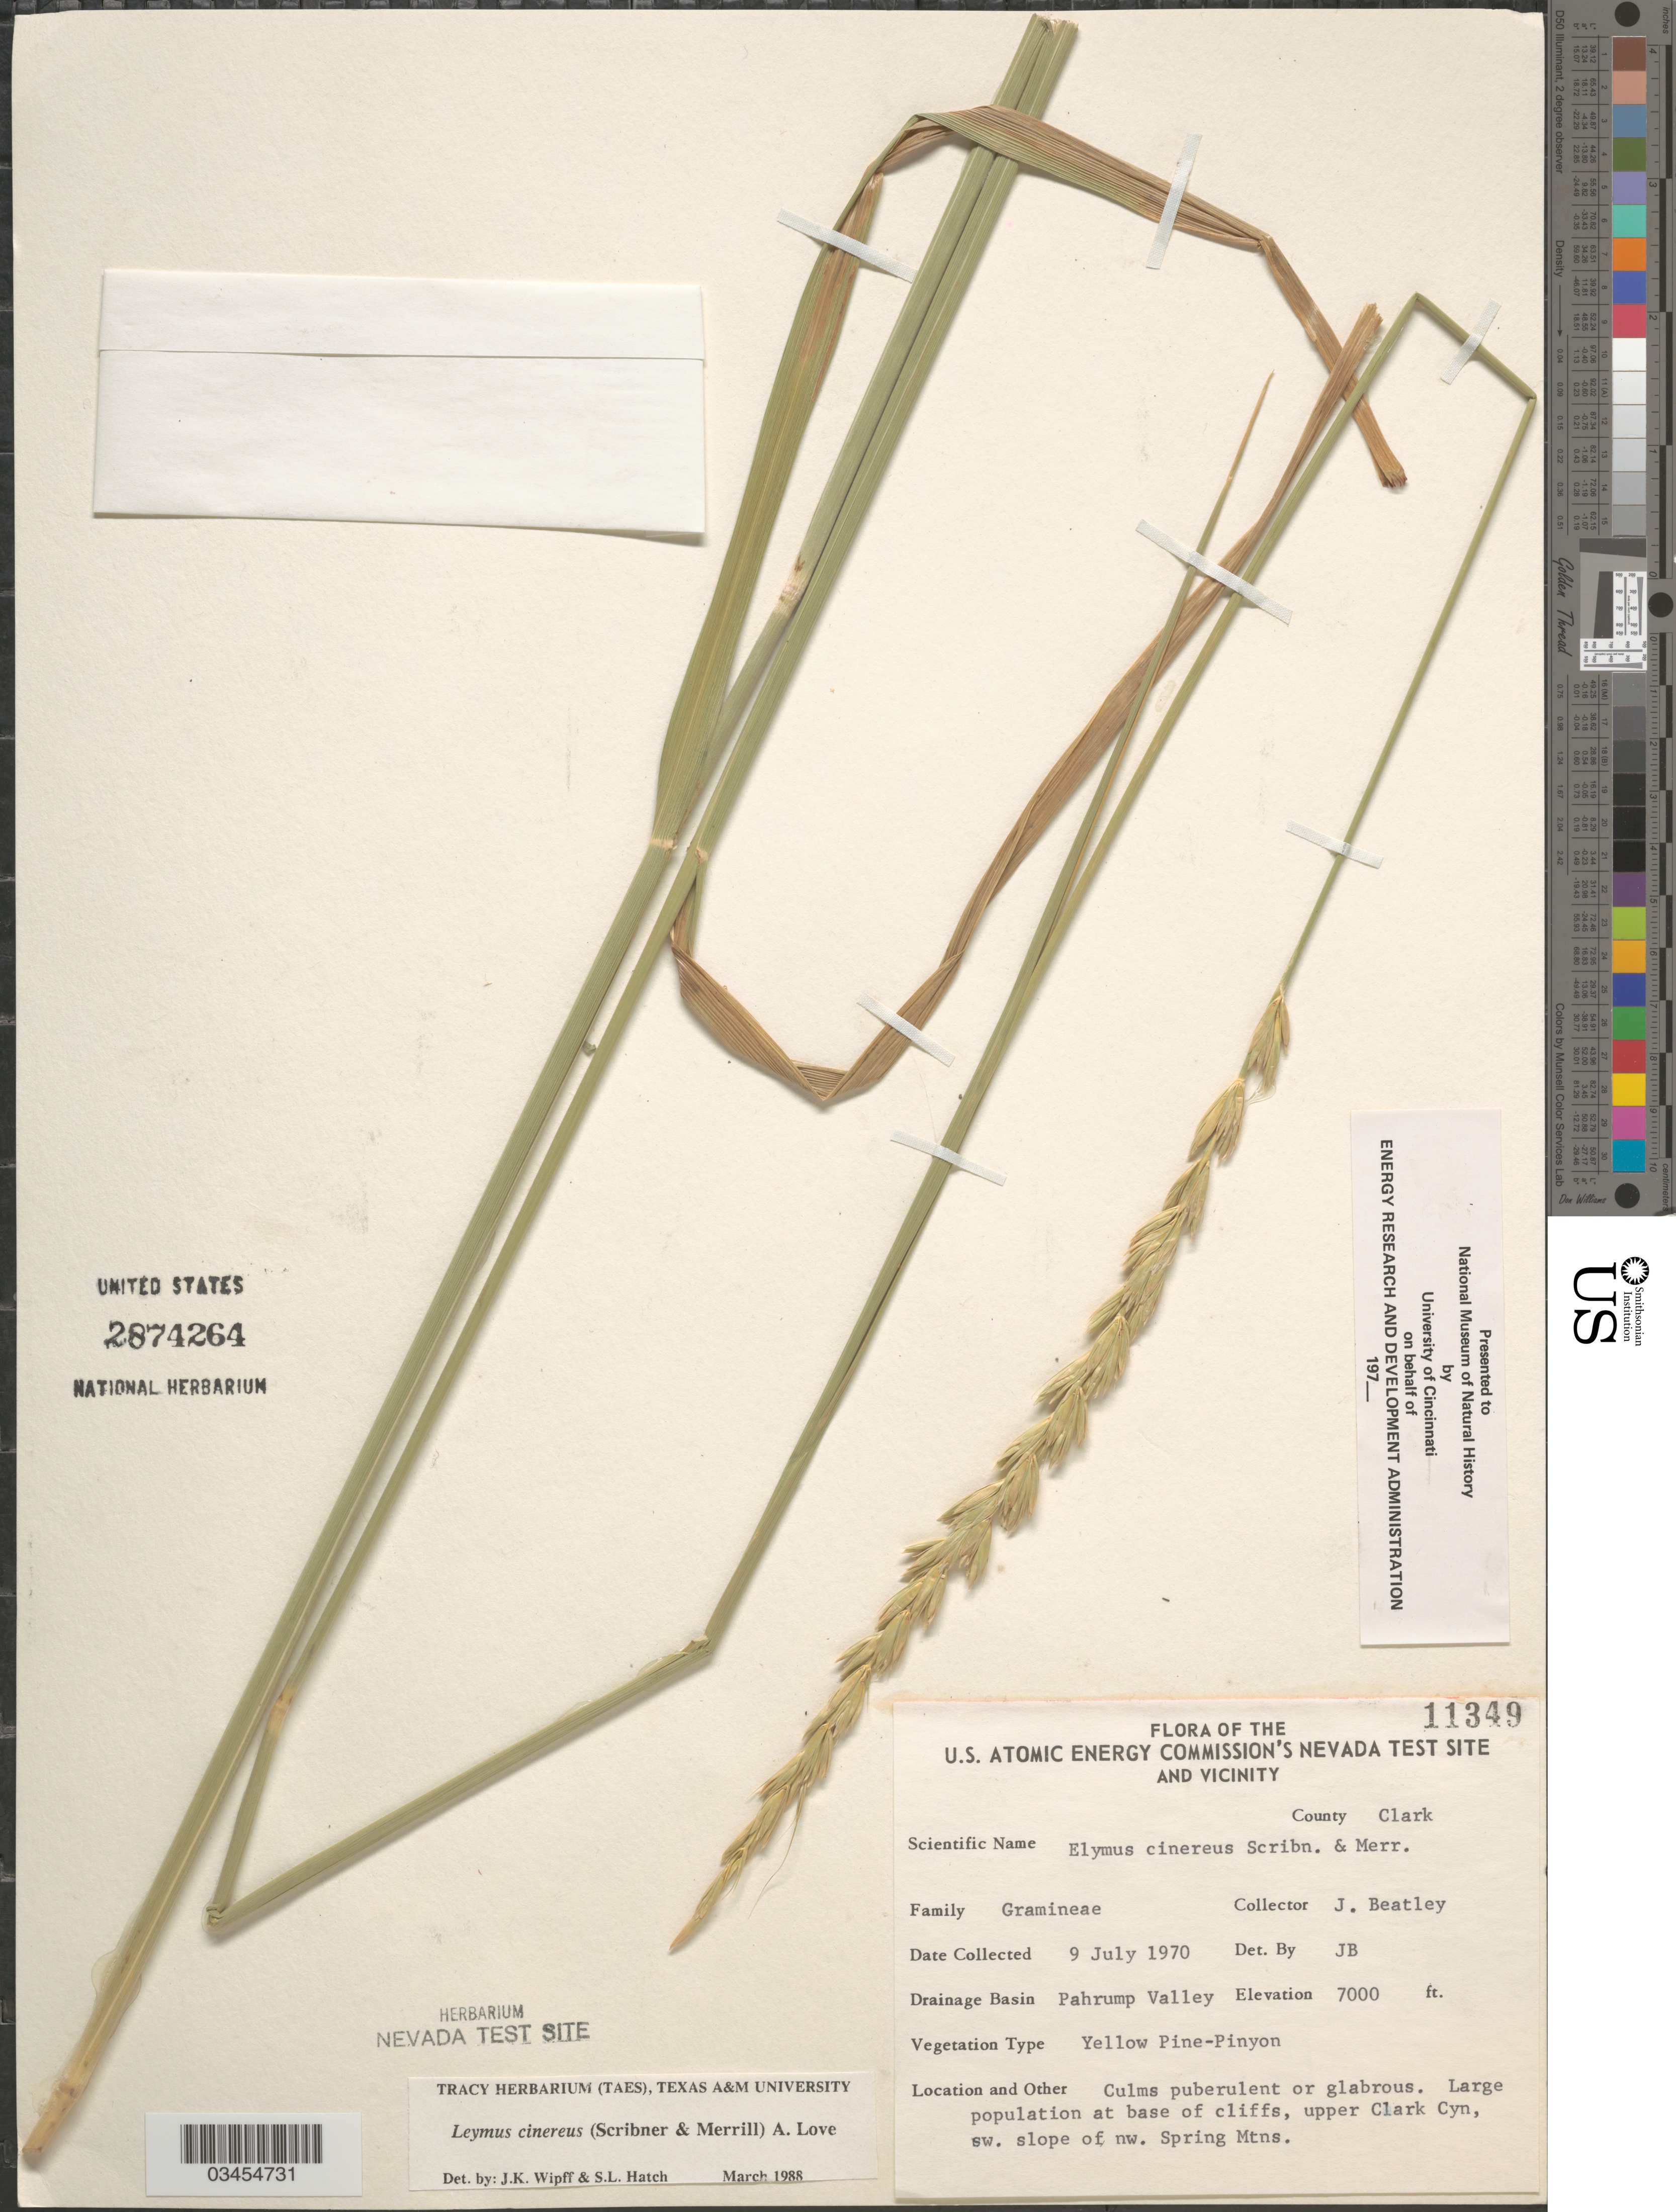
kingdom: Plantae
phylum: Tracheophyta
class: Liliopsida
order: Poales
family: Poaceae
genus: Leymus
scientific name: Leymus cinereus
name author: (Scribn. & Merr.) Á. Löve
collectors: J. C. Beatley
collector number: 11349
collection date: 1970-07-09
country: United States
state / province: Nevada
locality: U.S. Atomic Energy Commission's Nevada Test Site And Vicinity. County Clark. Drainage Basin Pahrump Valley. At base of cliffs, upper Clark Cyn, sw. slope of nw. Spring Mtns.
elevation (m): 2134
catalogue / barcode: US 2874264